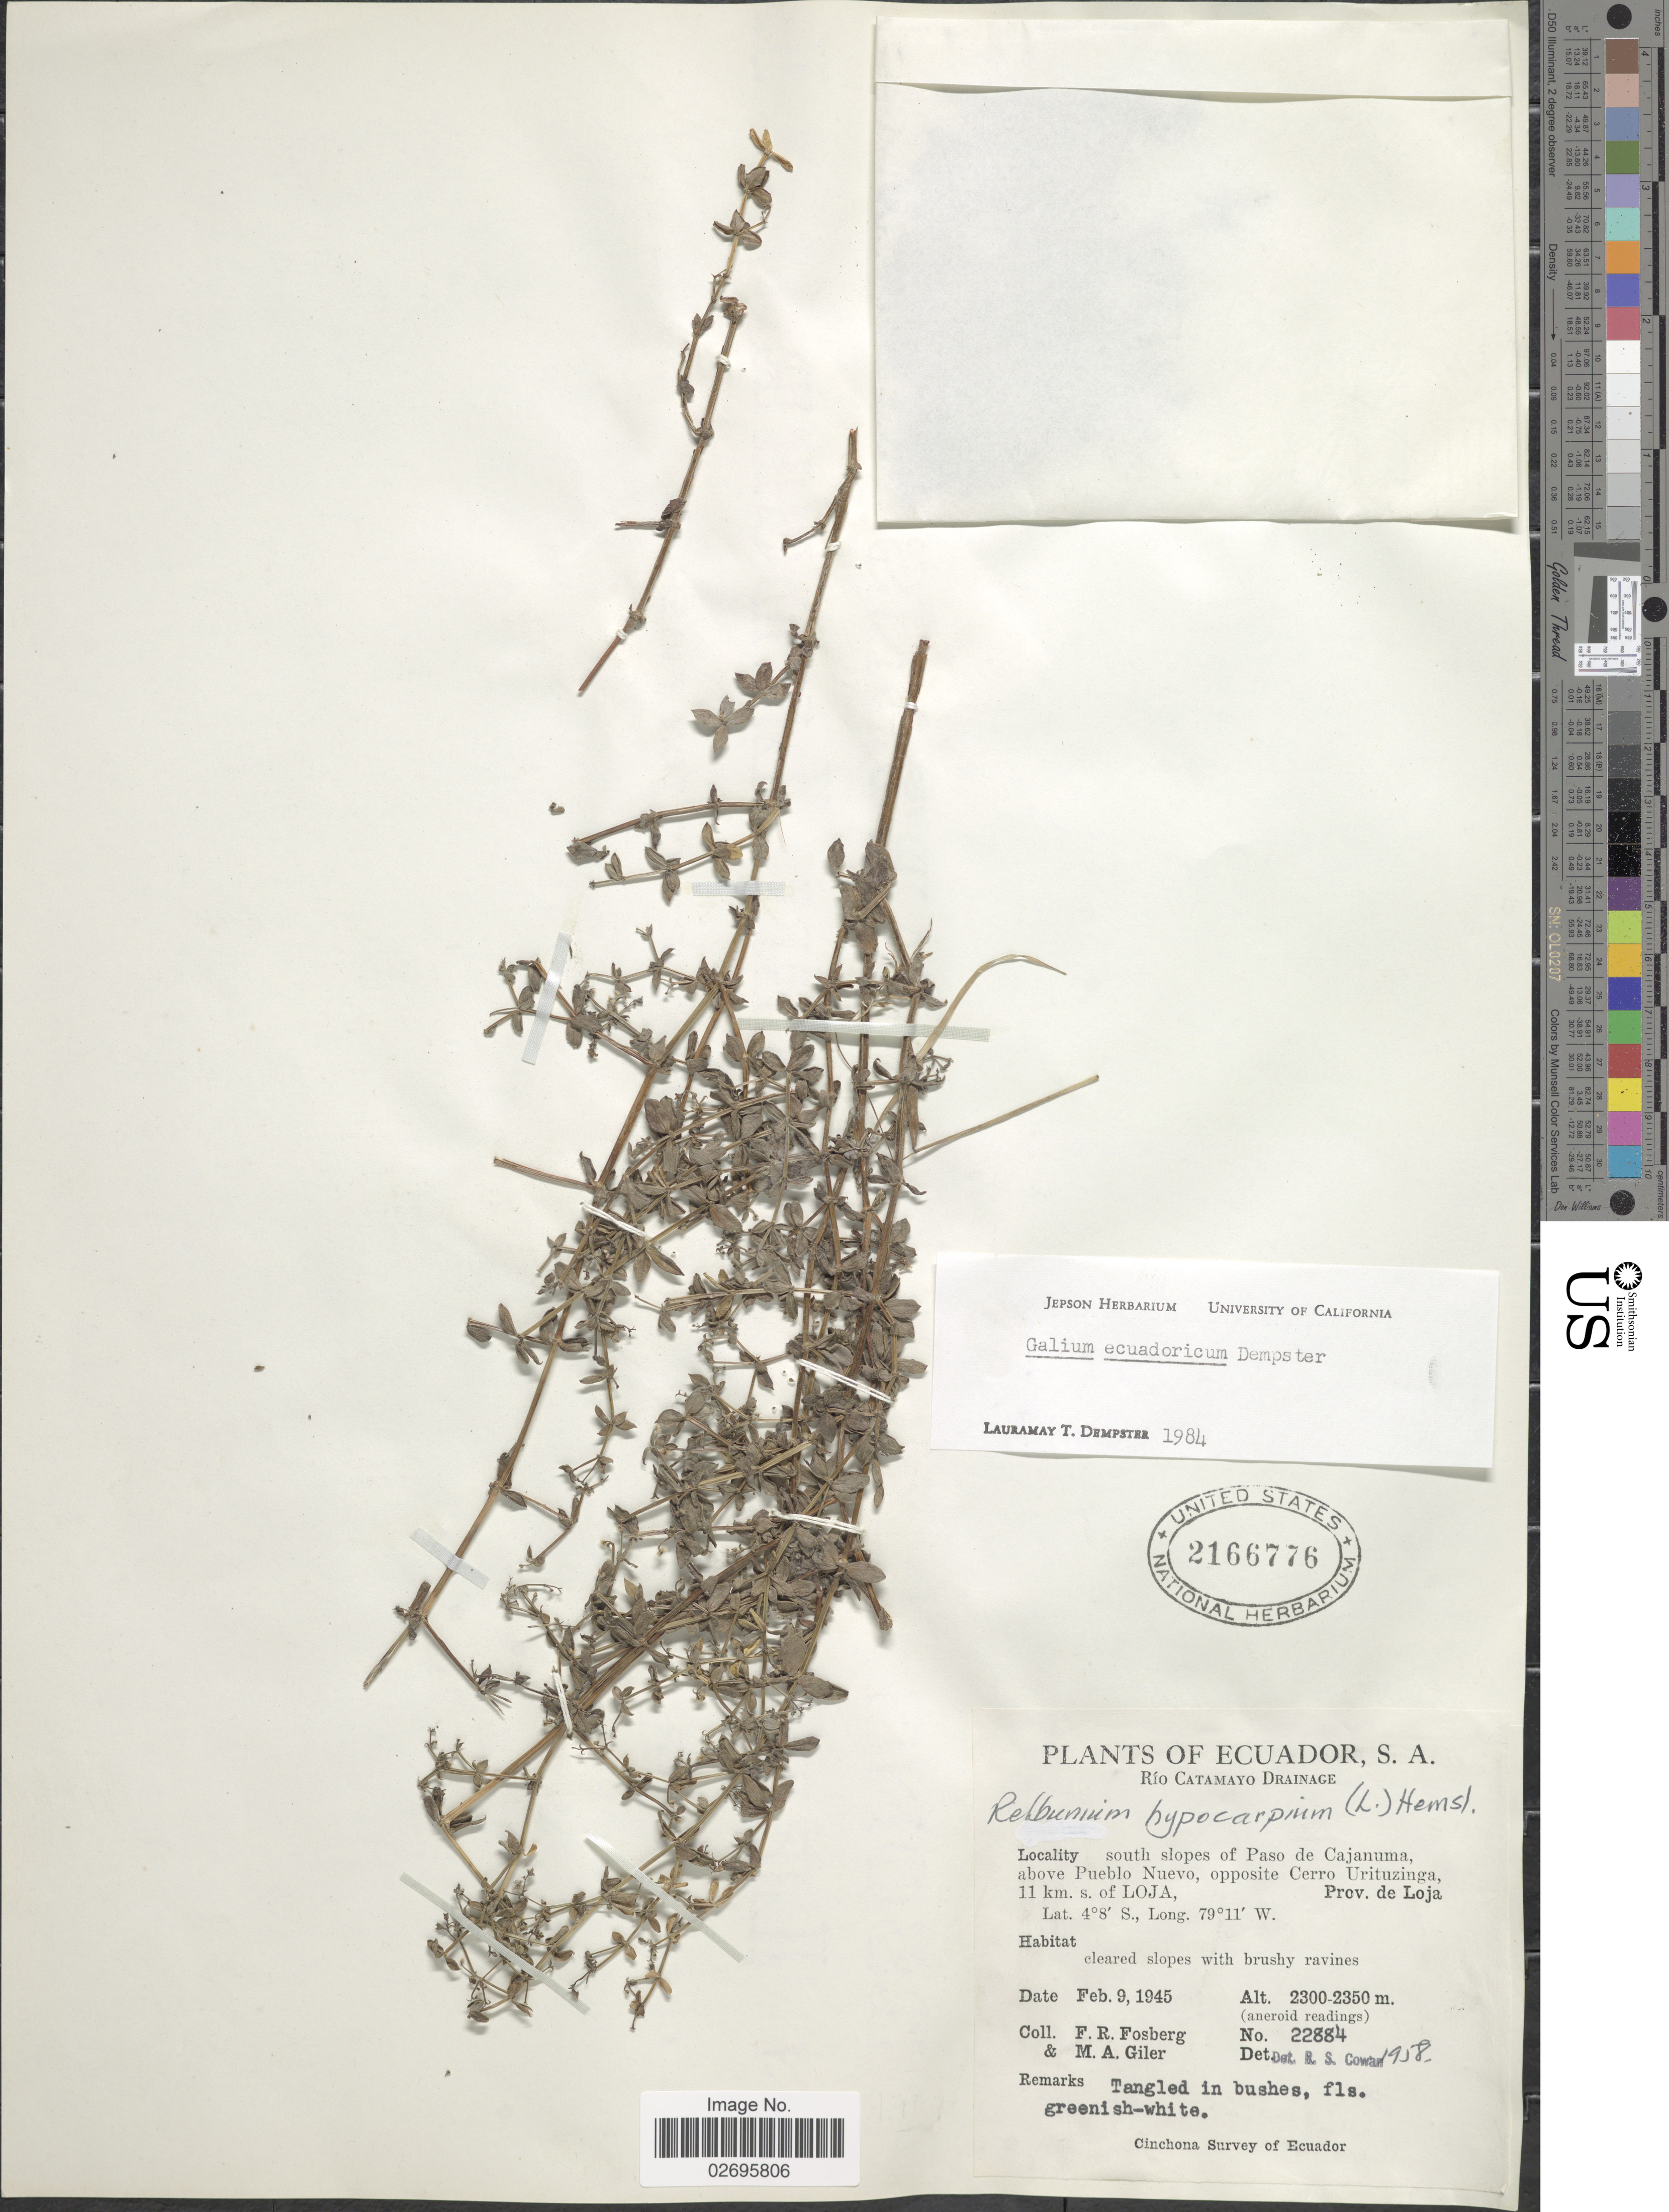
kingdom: Plantae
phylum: Tracheophyta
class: Magnoliopsida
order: Gentianales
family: Rubiaceae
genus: Galium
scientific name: Galium ecuadoricum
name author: Dempster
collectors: F. R. Fosberg & M. Giler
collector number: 22884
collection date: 1945-02-09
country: Ecuador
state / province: Loja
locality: Rio Catamayo Drainage, south slopes of Paso de Cajanuma, above Pueblo Nuevo, opposite Cerro Urituzinga, 11 km. s. of Loja, Prov. de Loja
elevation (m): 2300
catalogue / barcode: US 2166776